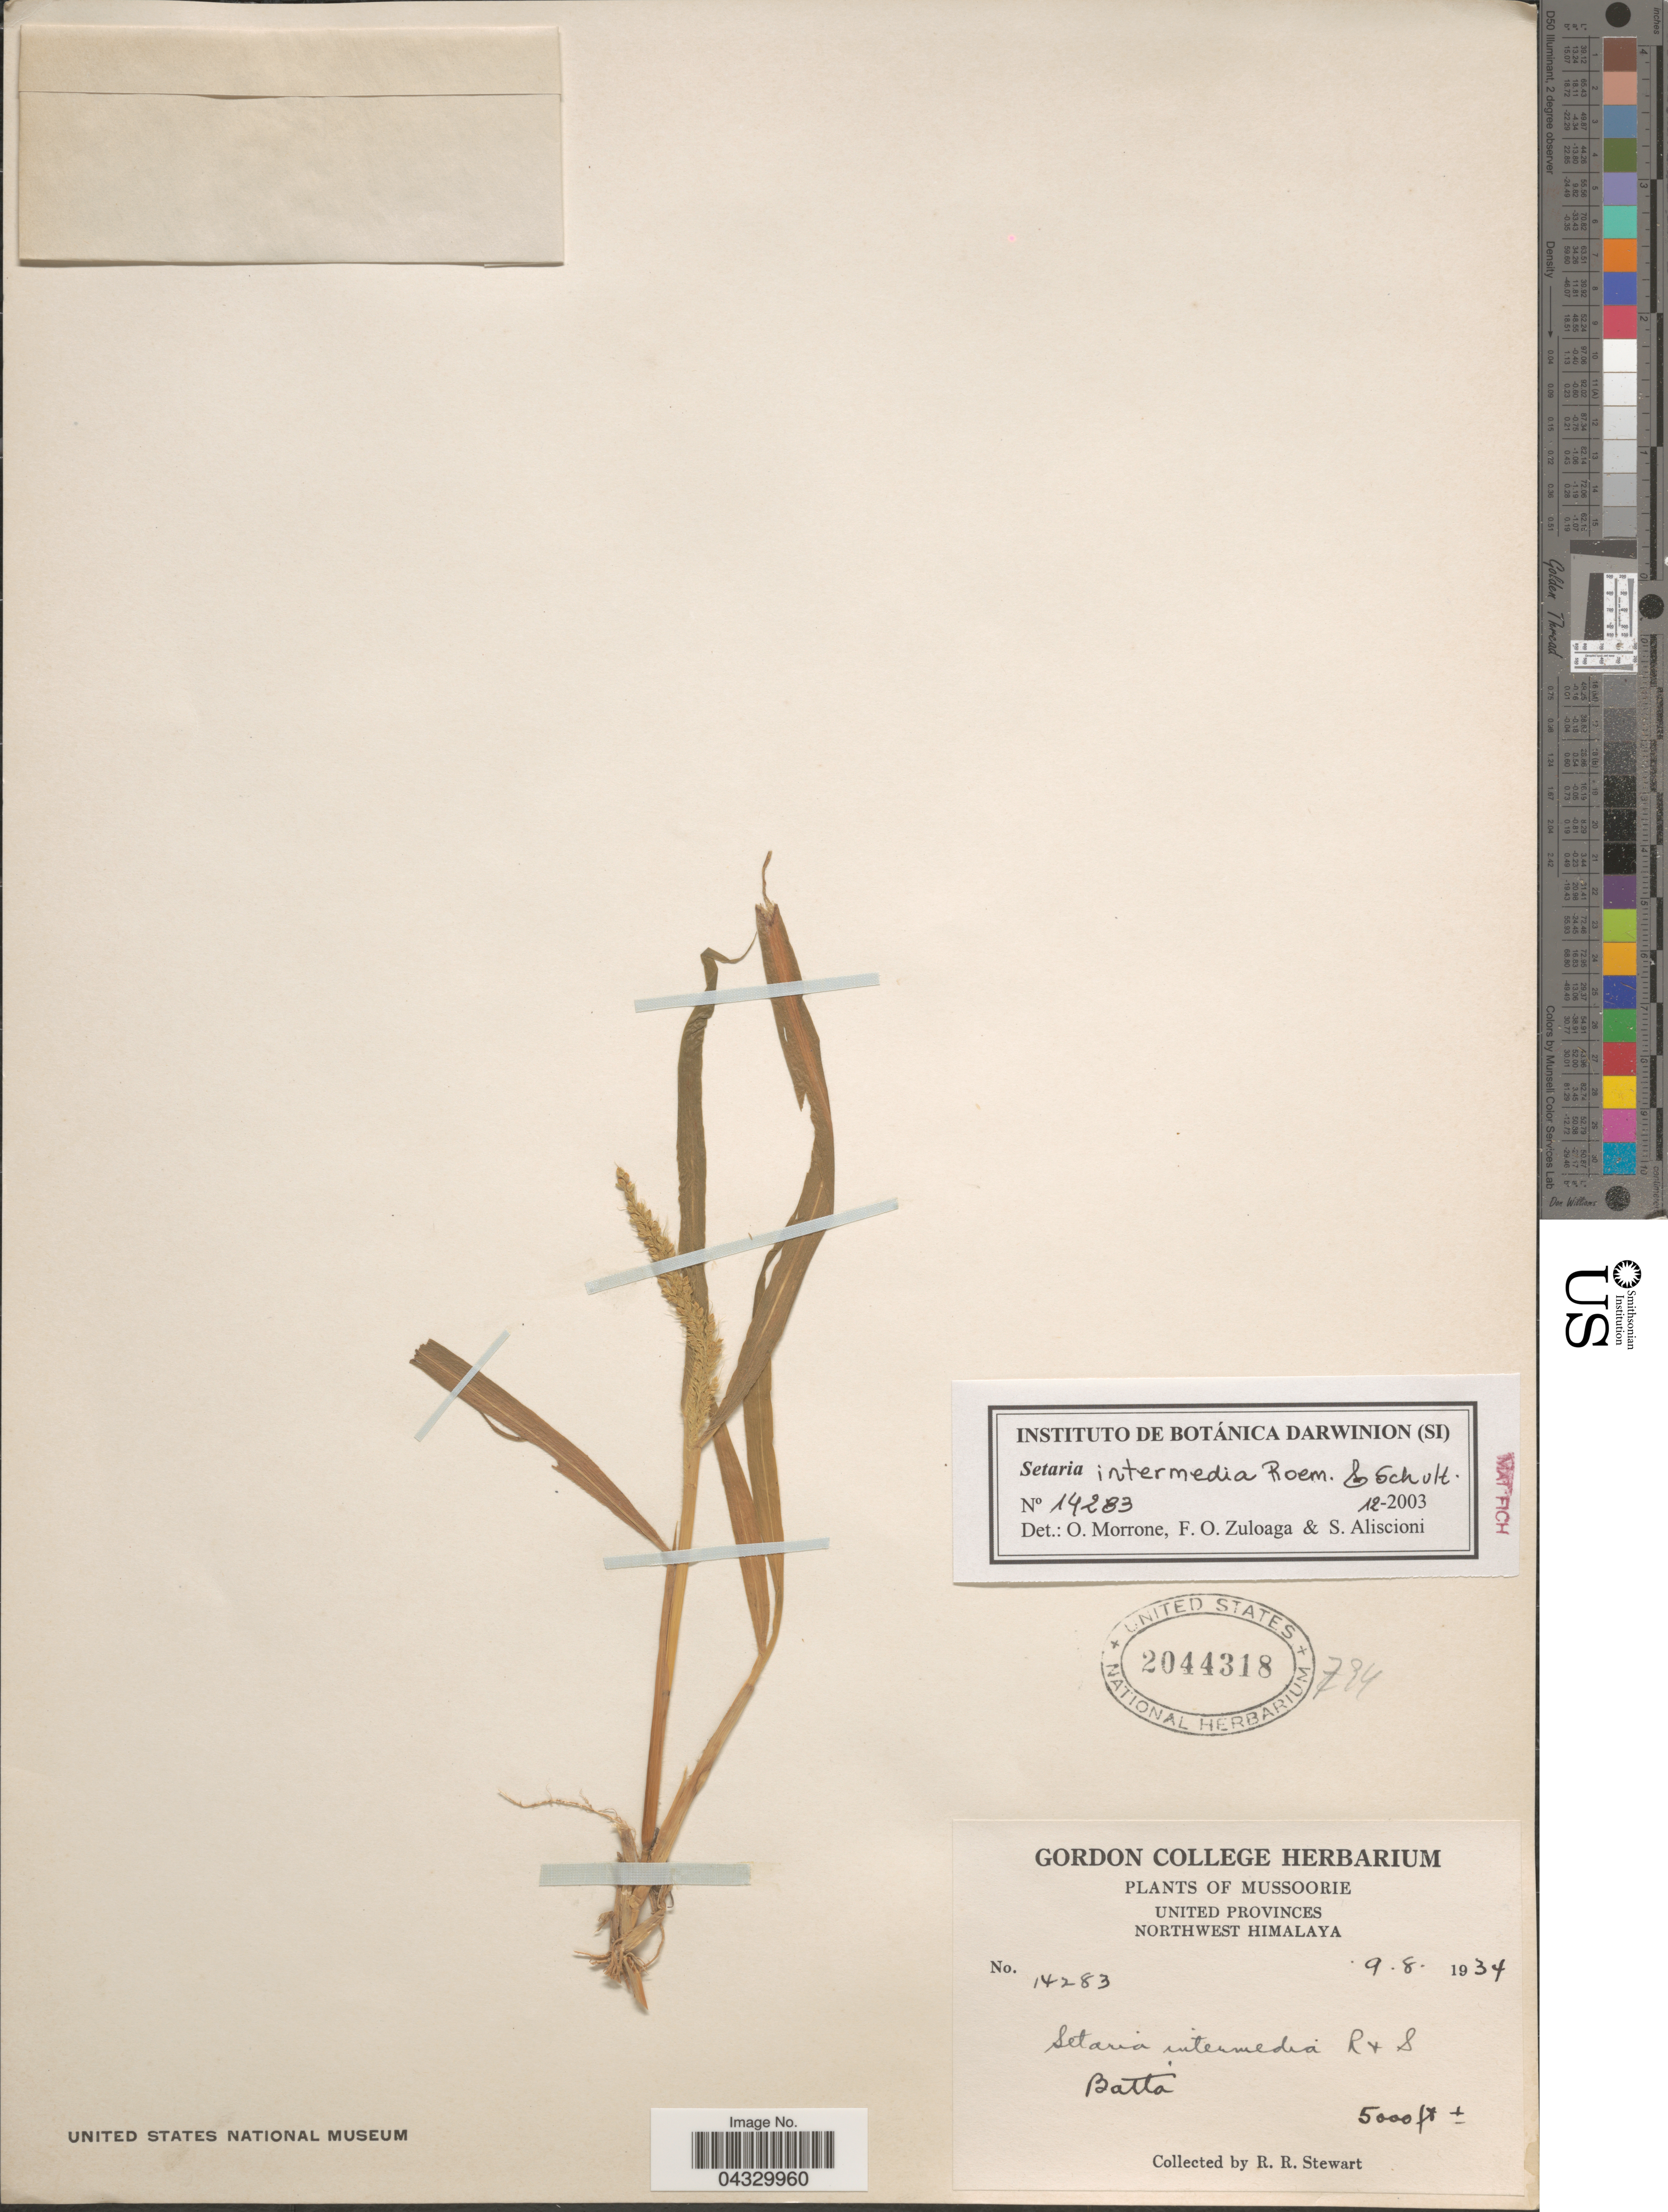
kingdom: Plantae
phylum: Tracheophyta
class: Liliopsida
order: Poales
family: Poaceae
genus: Setaria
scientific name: Setaria intermedia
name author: Roem. & Schult.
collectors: R. Stewart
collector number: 14283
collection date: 1934-08-09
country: India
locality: Mussoorie. United Provinces. Northwest Himalaya. Batta.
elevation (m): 1524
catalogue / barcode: US 2044318